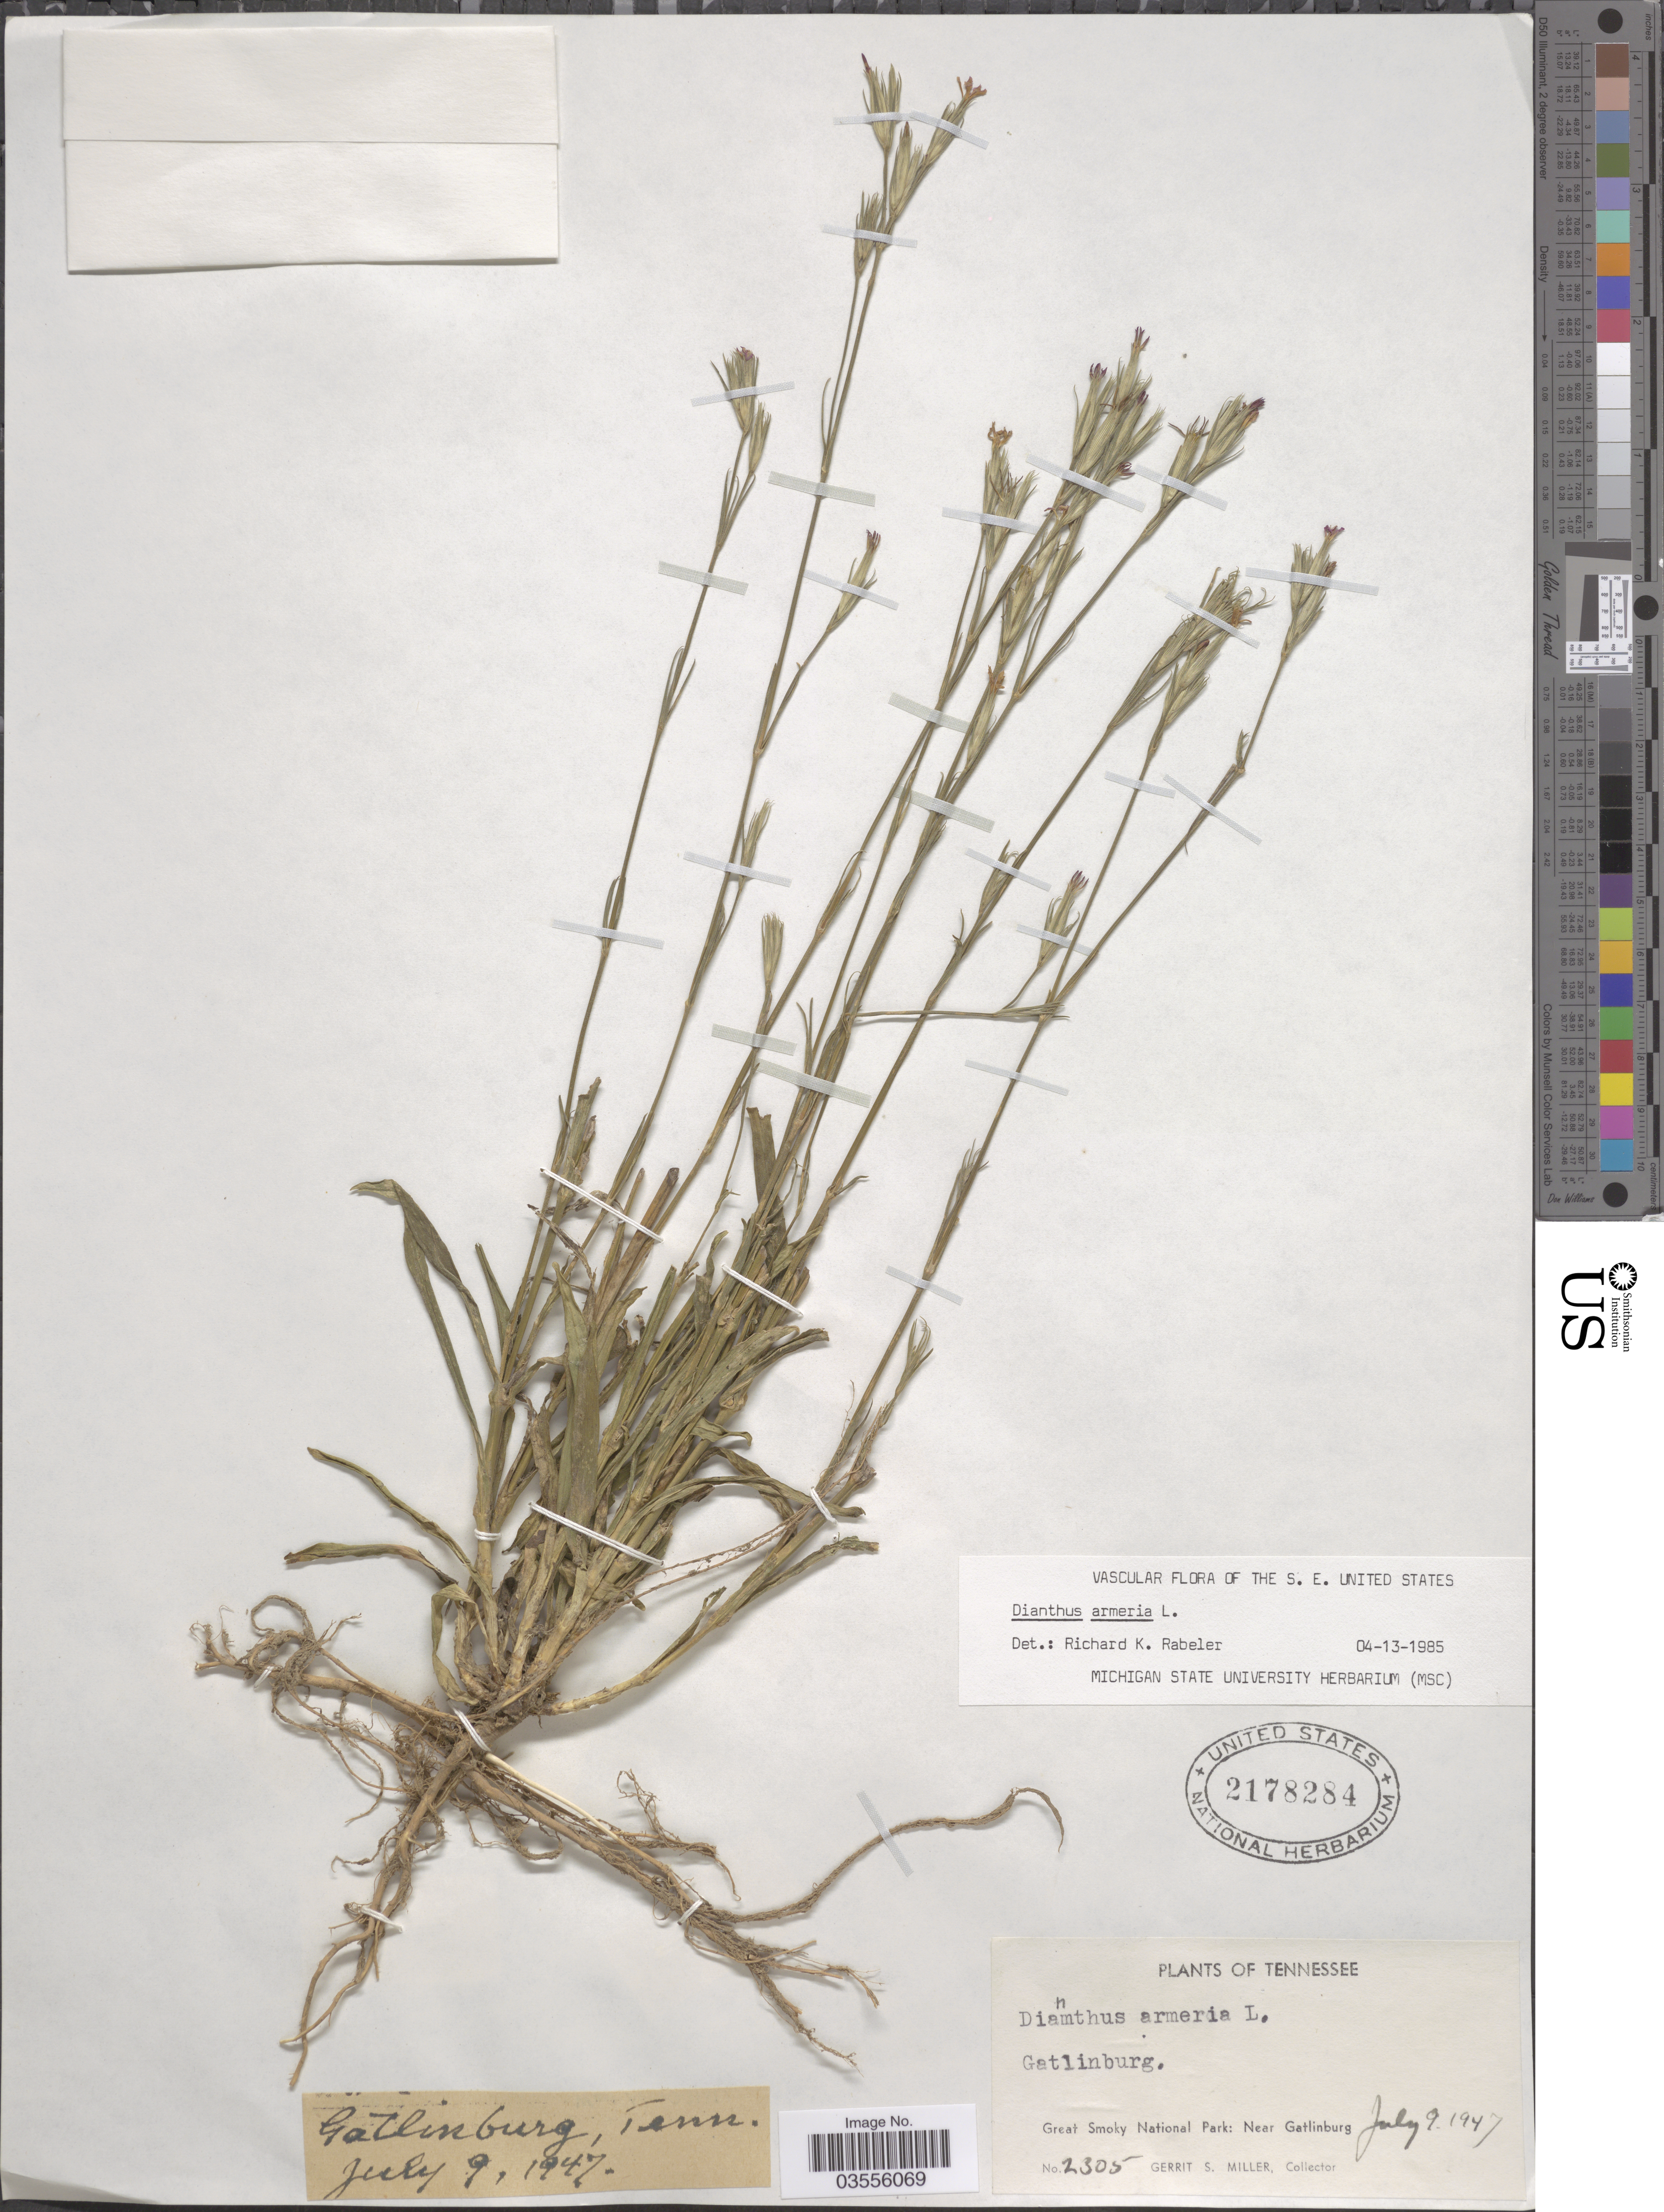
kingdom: Plantae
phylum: Tracheophyta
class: Magnoliopsida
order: Caryophyllales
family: Caryophyllaceae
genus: Dianthus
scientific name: Dianthus armeria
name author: L.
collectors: G. S. Miller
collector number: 2305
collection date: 1947-07-09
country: United States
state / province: Tennessee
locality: Gatlinburg. Great Smoky National Park: Near Gatlinburg.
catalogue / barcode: US 2178284